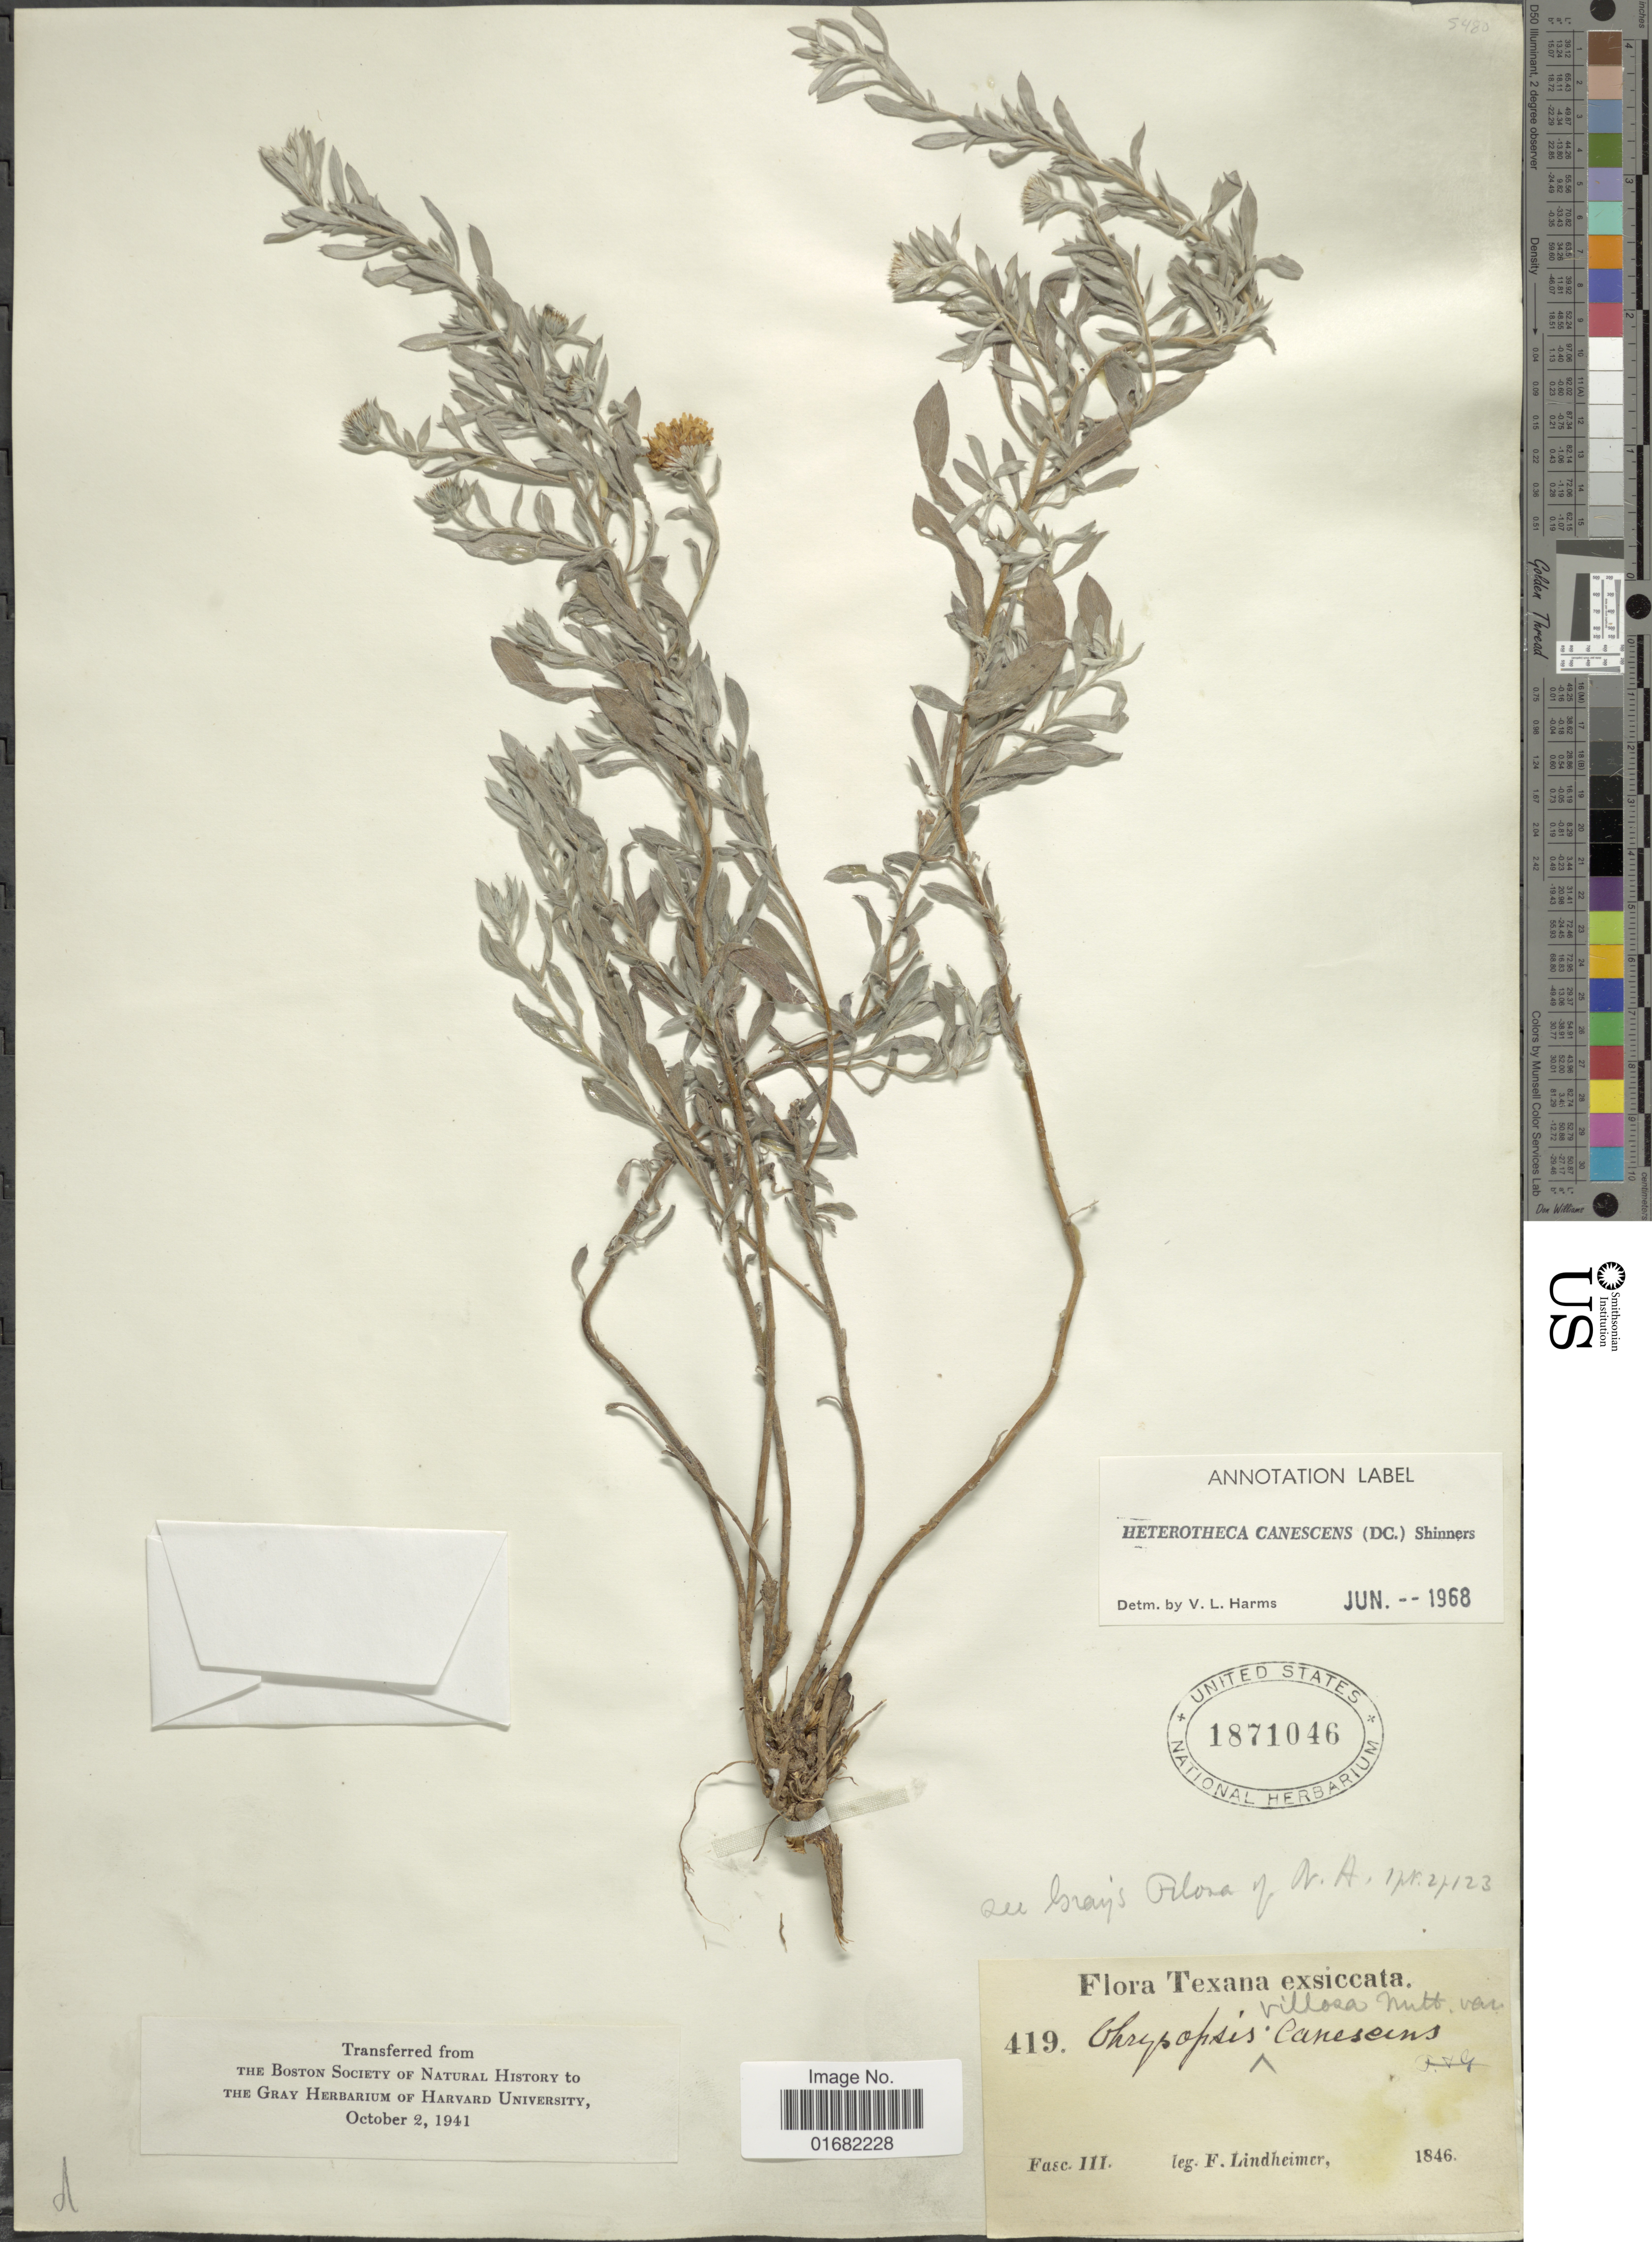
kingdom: Plantae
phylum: Tracheophyta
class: Magnoliopsida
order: Asterales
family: Asteraceae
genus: Heterotheca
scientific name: Heterotheca canescens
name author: (DC.) Shinners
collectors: F. Lindheimer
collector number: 419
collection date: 1846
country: United States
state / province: Texas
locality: Fase III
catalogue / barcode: US 1871046